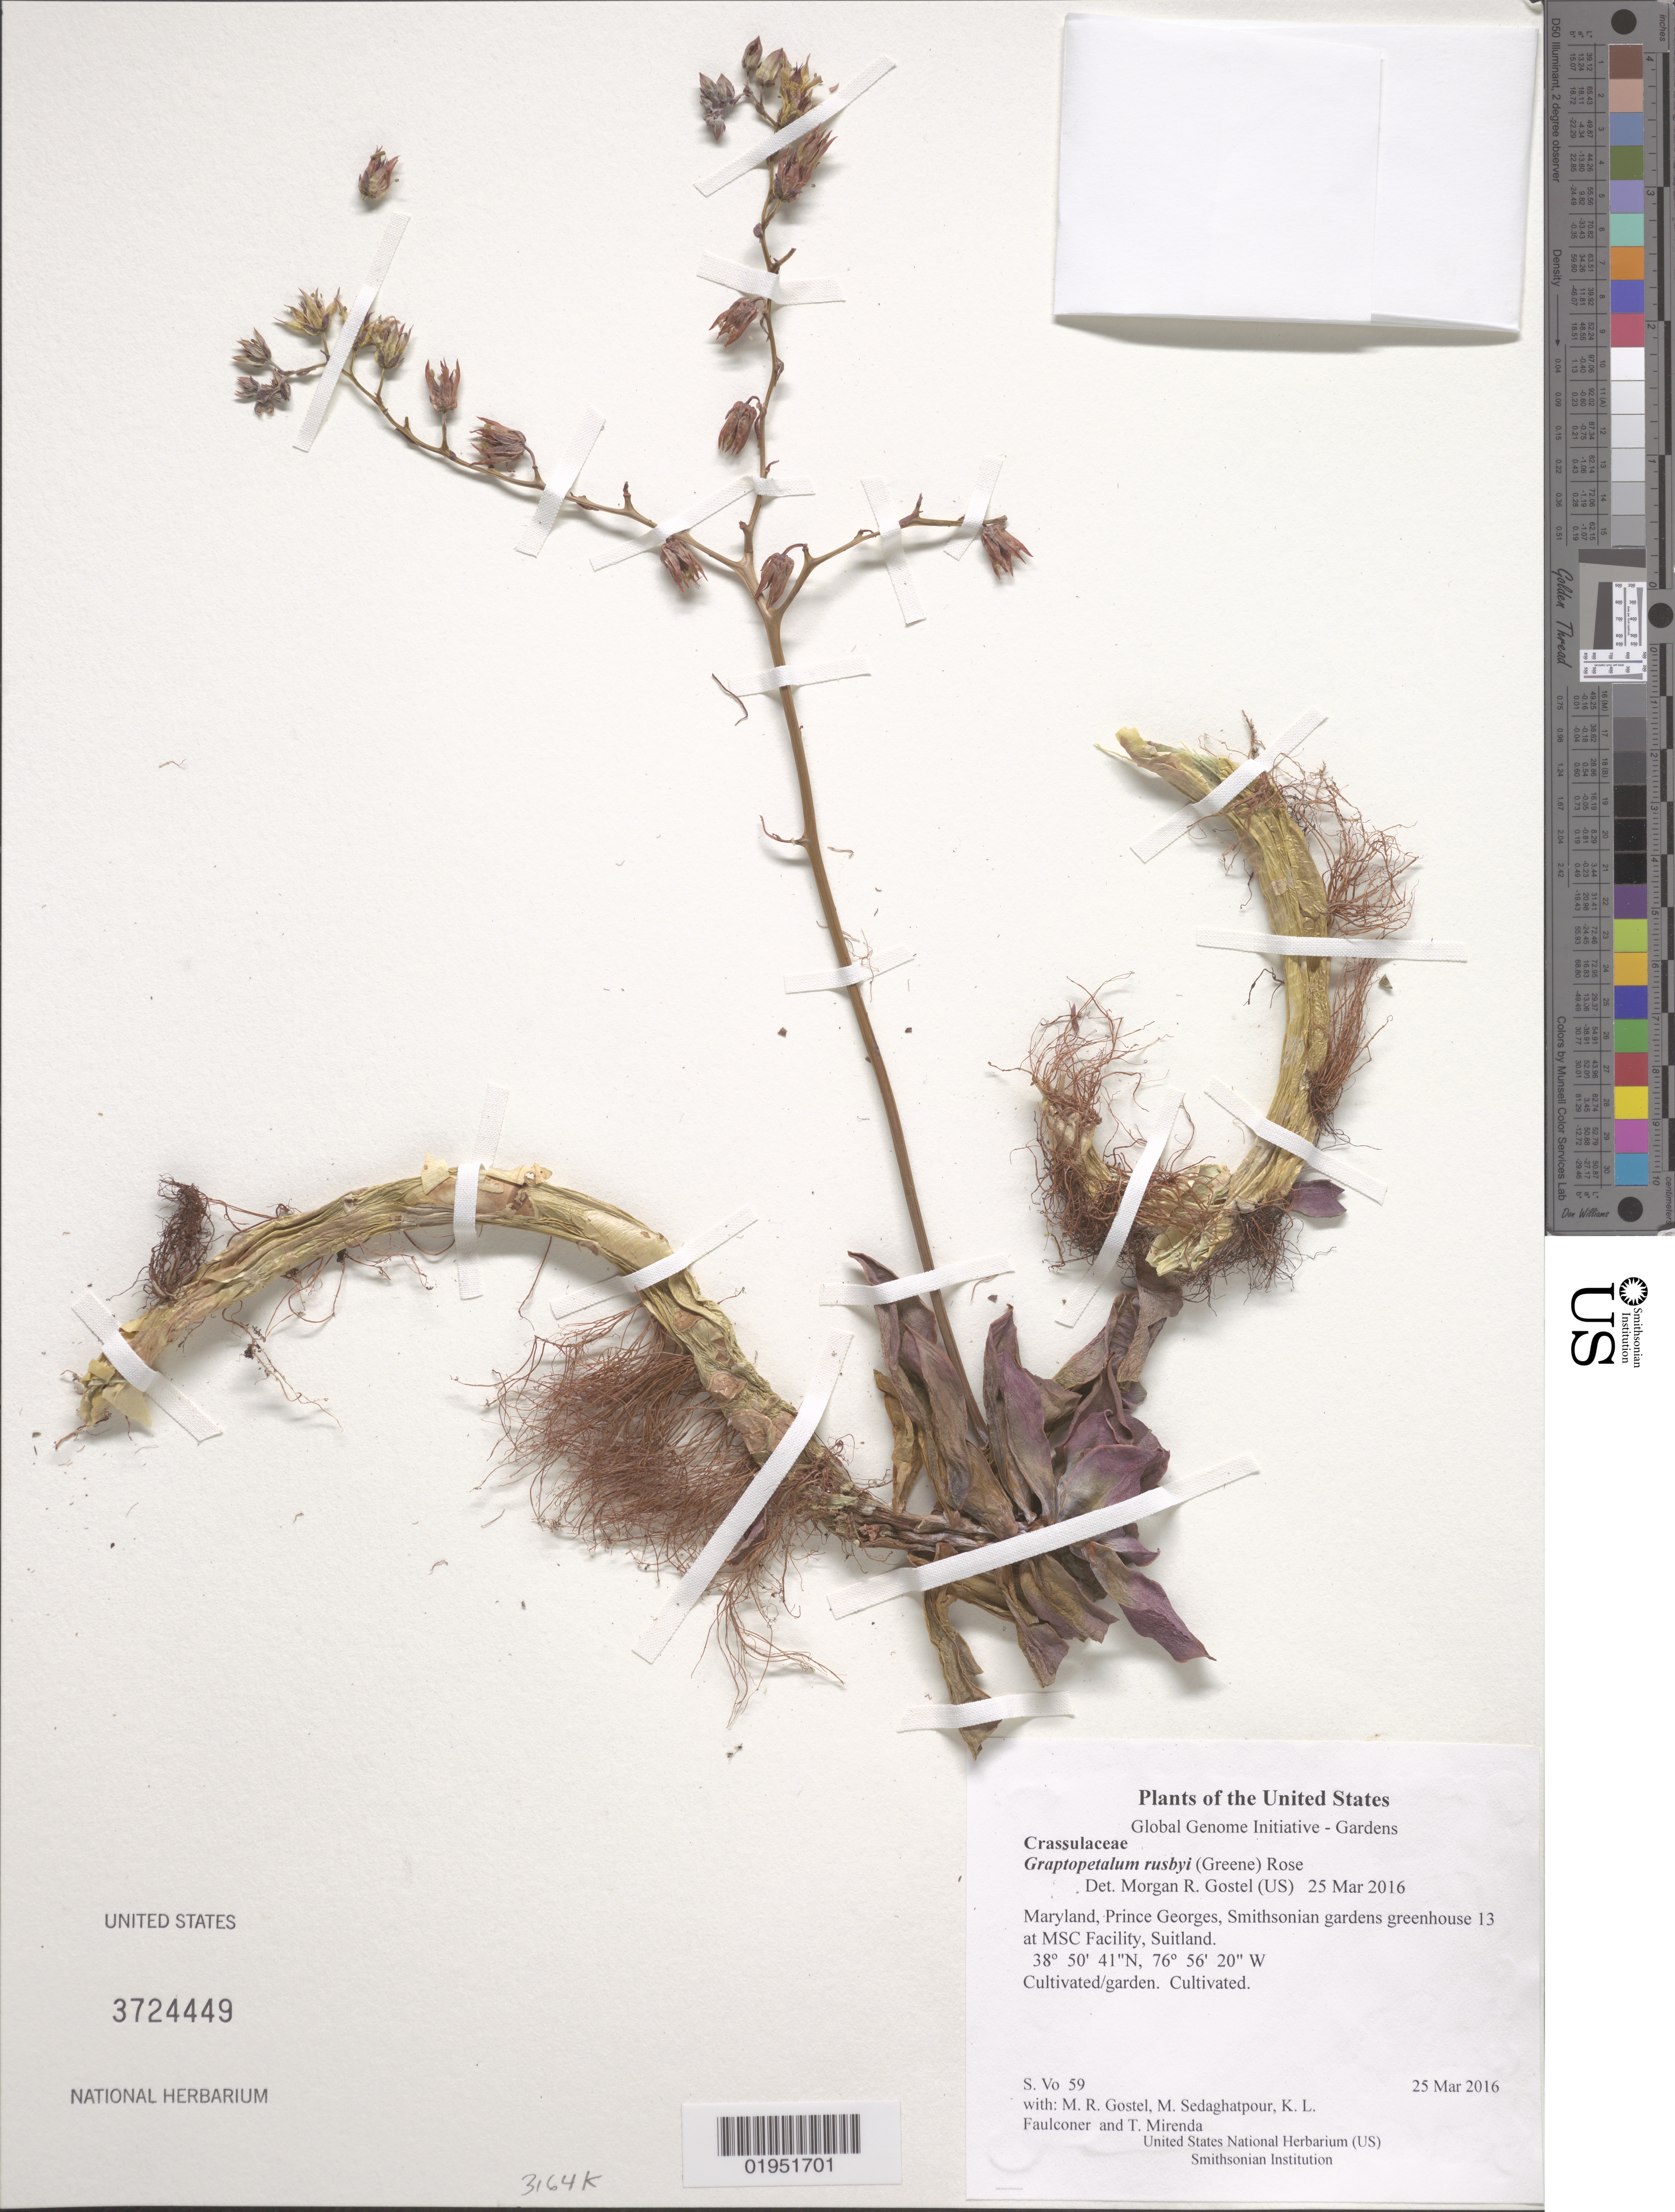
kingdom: Plantae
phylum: Tracheophyta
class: Magnoliopsida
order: Saxifragales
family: Crassulaceae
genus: Graptopetalum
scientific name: Graptopetalum rusbyi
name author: (Greene) Rose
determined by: Gostel, Morgan R., (BRIT), Botanical Research Institute of Texas (UNITED STATES)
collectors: S. Vo, M. R. Gostel, M. Sedaghatpour, K. L. Faulconer & T. Mirenda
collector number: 59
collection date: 2016-03-25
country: United States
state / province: Maryland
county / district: Prince George's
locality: Smithsonian gardens greenhouse 13 at MSC Facility, Suitland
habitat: Cultivated/garden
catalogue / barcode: US 3724449